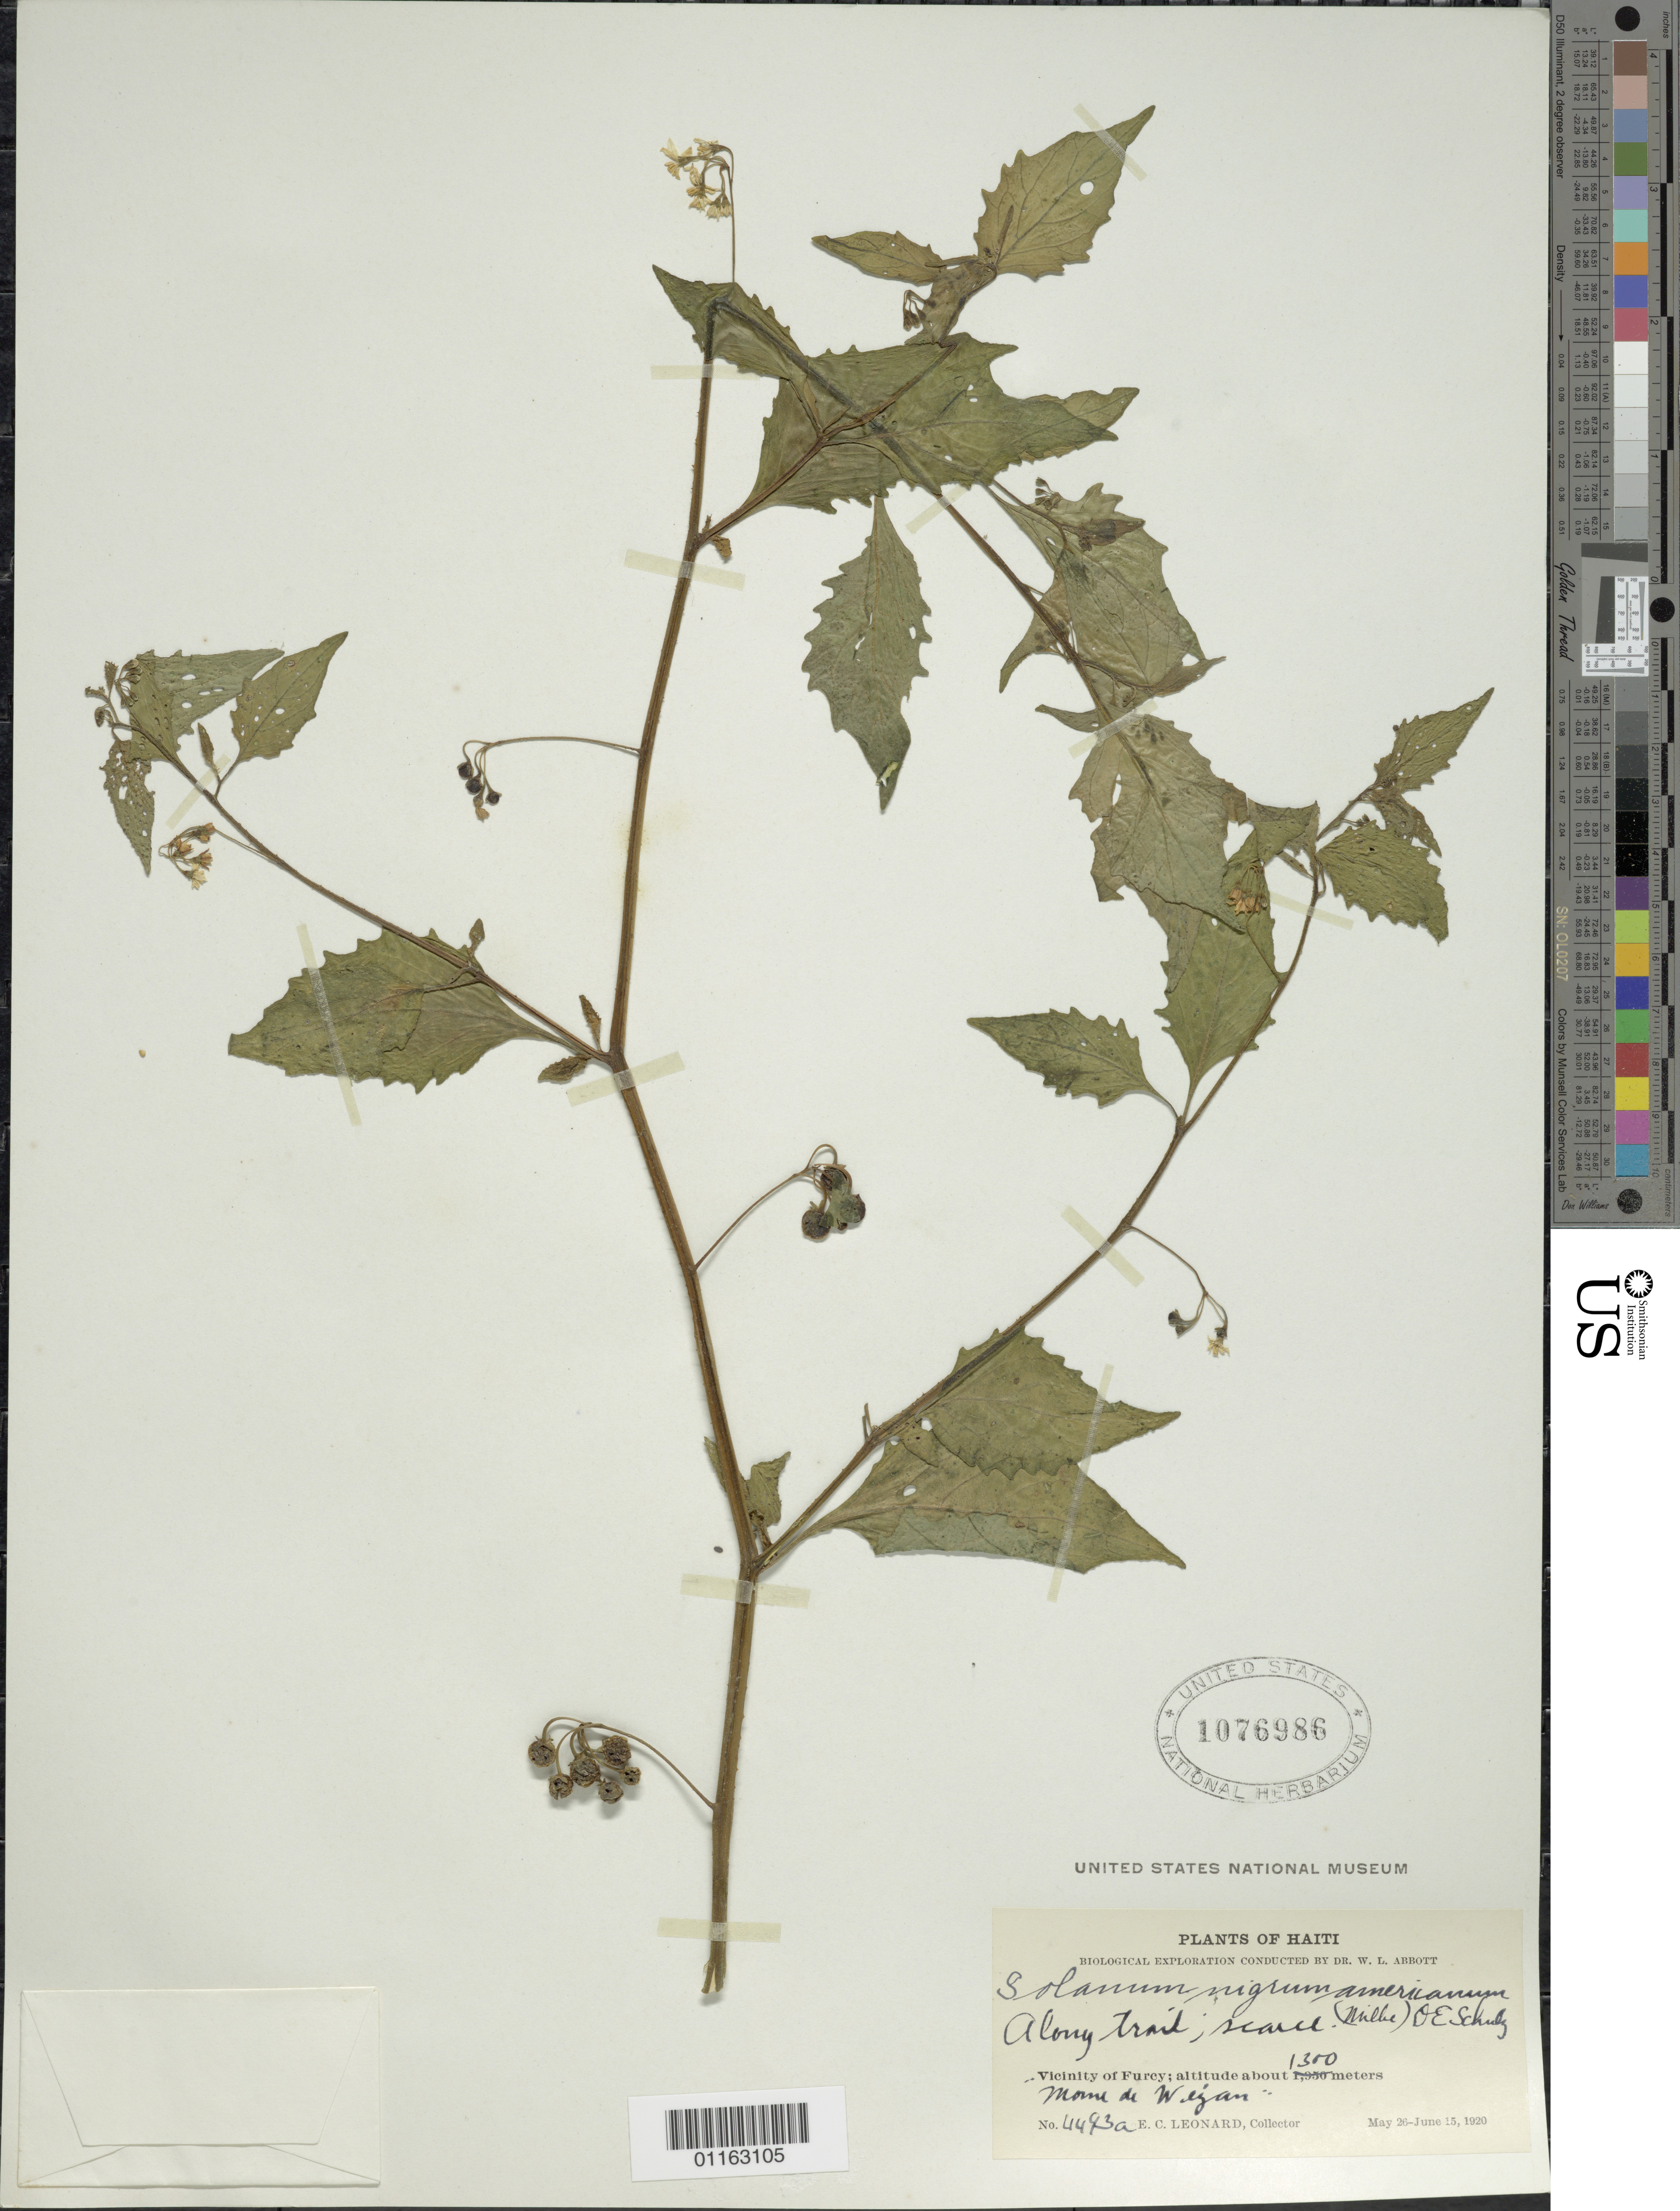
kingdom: Plantae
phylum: Tracheophyta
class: Magnoliopsida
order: Solanales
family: Solanaceae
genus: Solanum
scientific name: Solanum nigrum var. americanum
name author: (Mill.) O.E. Schulz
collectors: E. C. Leonard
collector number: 4493a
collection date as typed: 26 May 1920 to 15 Jun 1920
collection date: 1920-05-26/1920-06-15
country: Haiti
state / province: Óuest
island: Hispaniola I.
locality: Along Trail, vicinity of Furcy.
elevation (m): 1300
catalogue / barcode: US 1076986